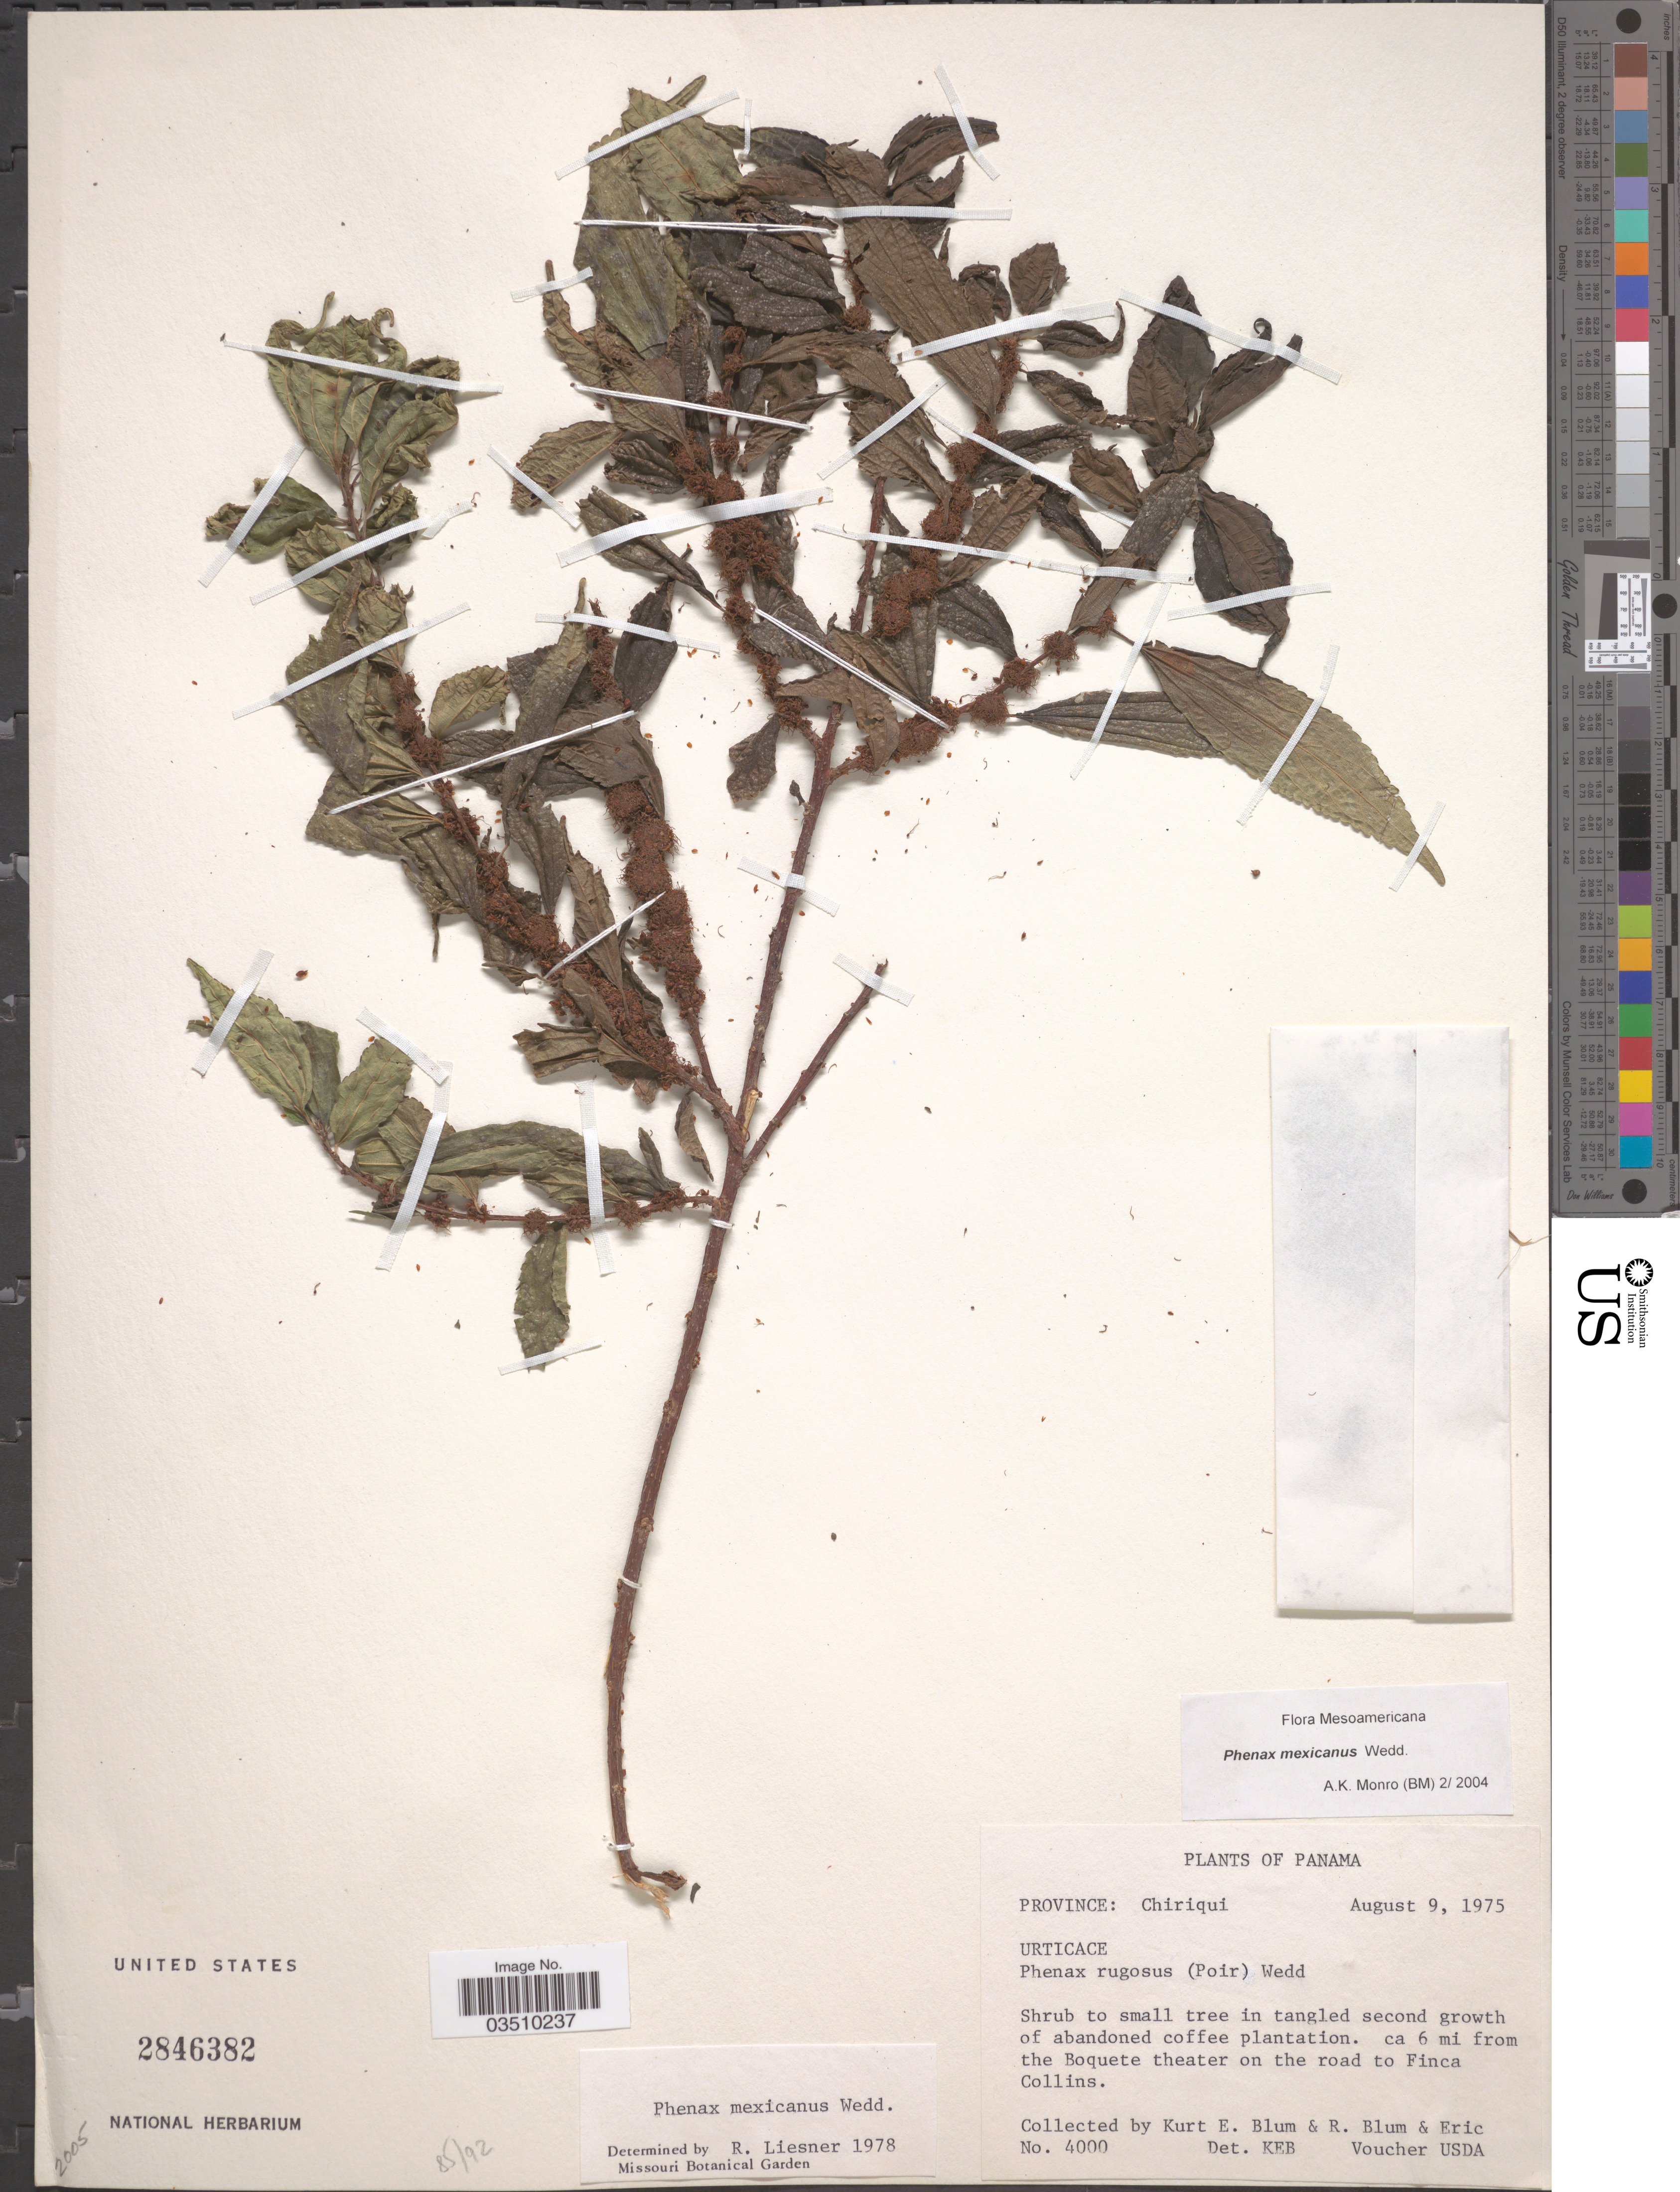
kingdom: Plantae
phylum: Tracheophyta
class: Magnoliopsida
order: Rosales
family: Urticaceae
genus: Phenax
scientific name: Phenax mexicanus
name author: Wedd.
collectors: K. E. Blum & R. Blum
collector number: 4000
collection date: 1975-08-09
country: Panama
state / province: Chiriqui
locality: Ca. 6 mi from the Boquete theater on the road to Finca Collins.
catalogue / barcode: US 2846382